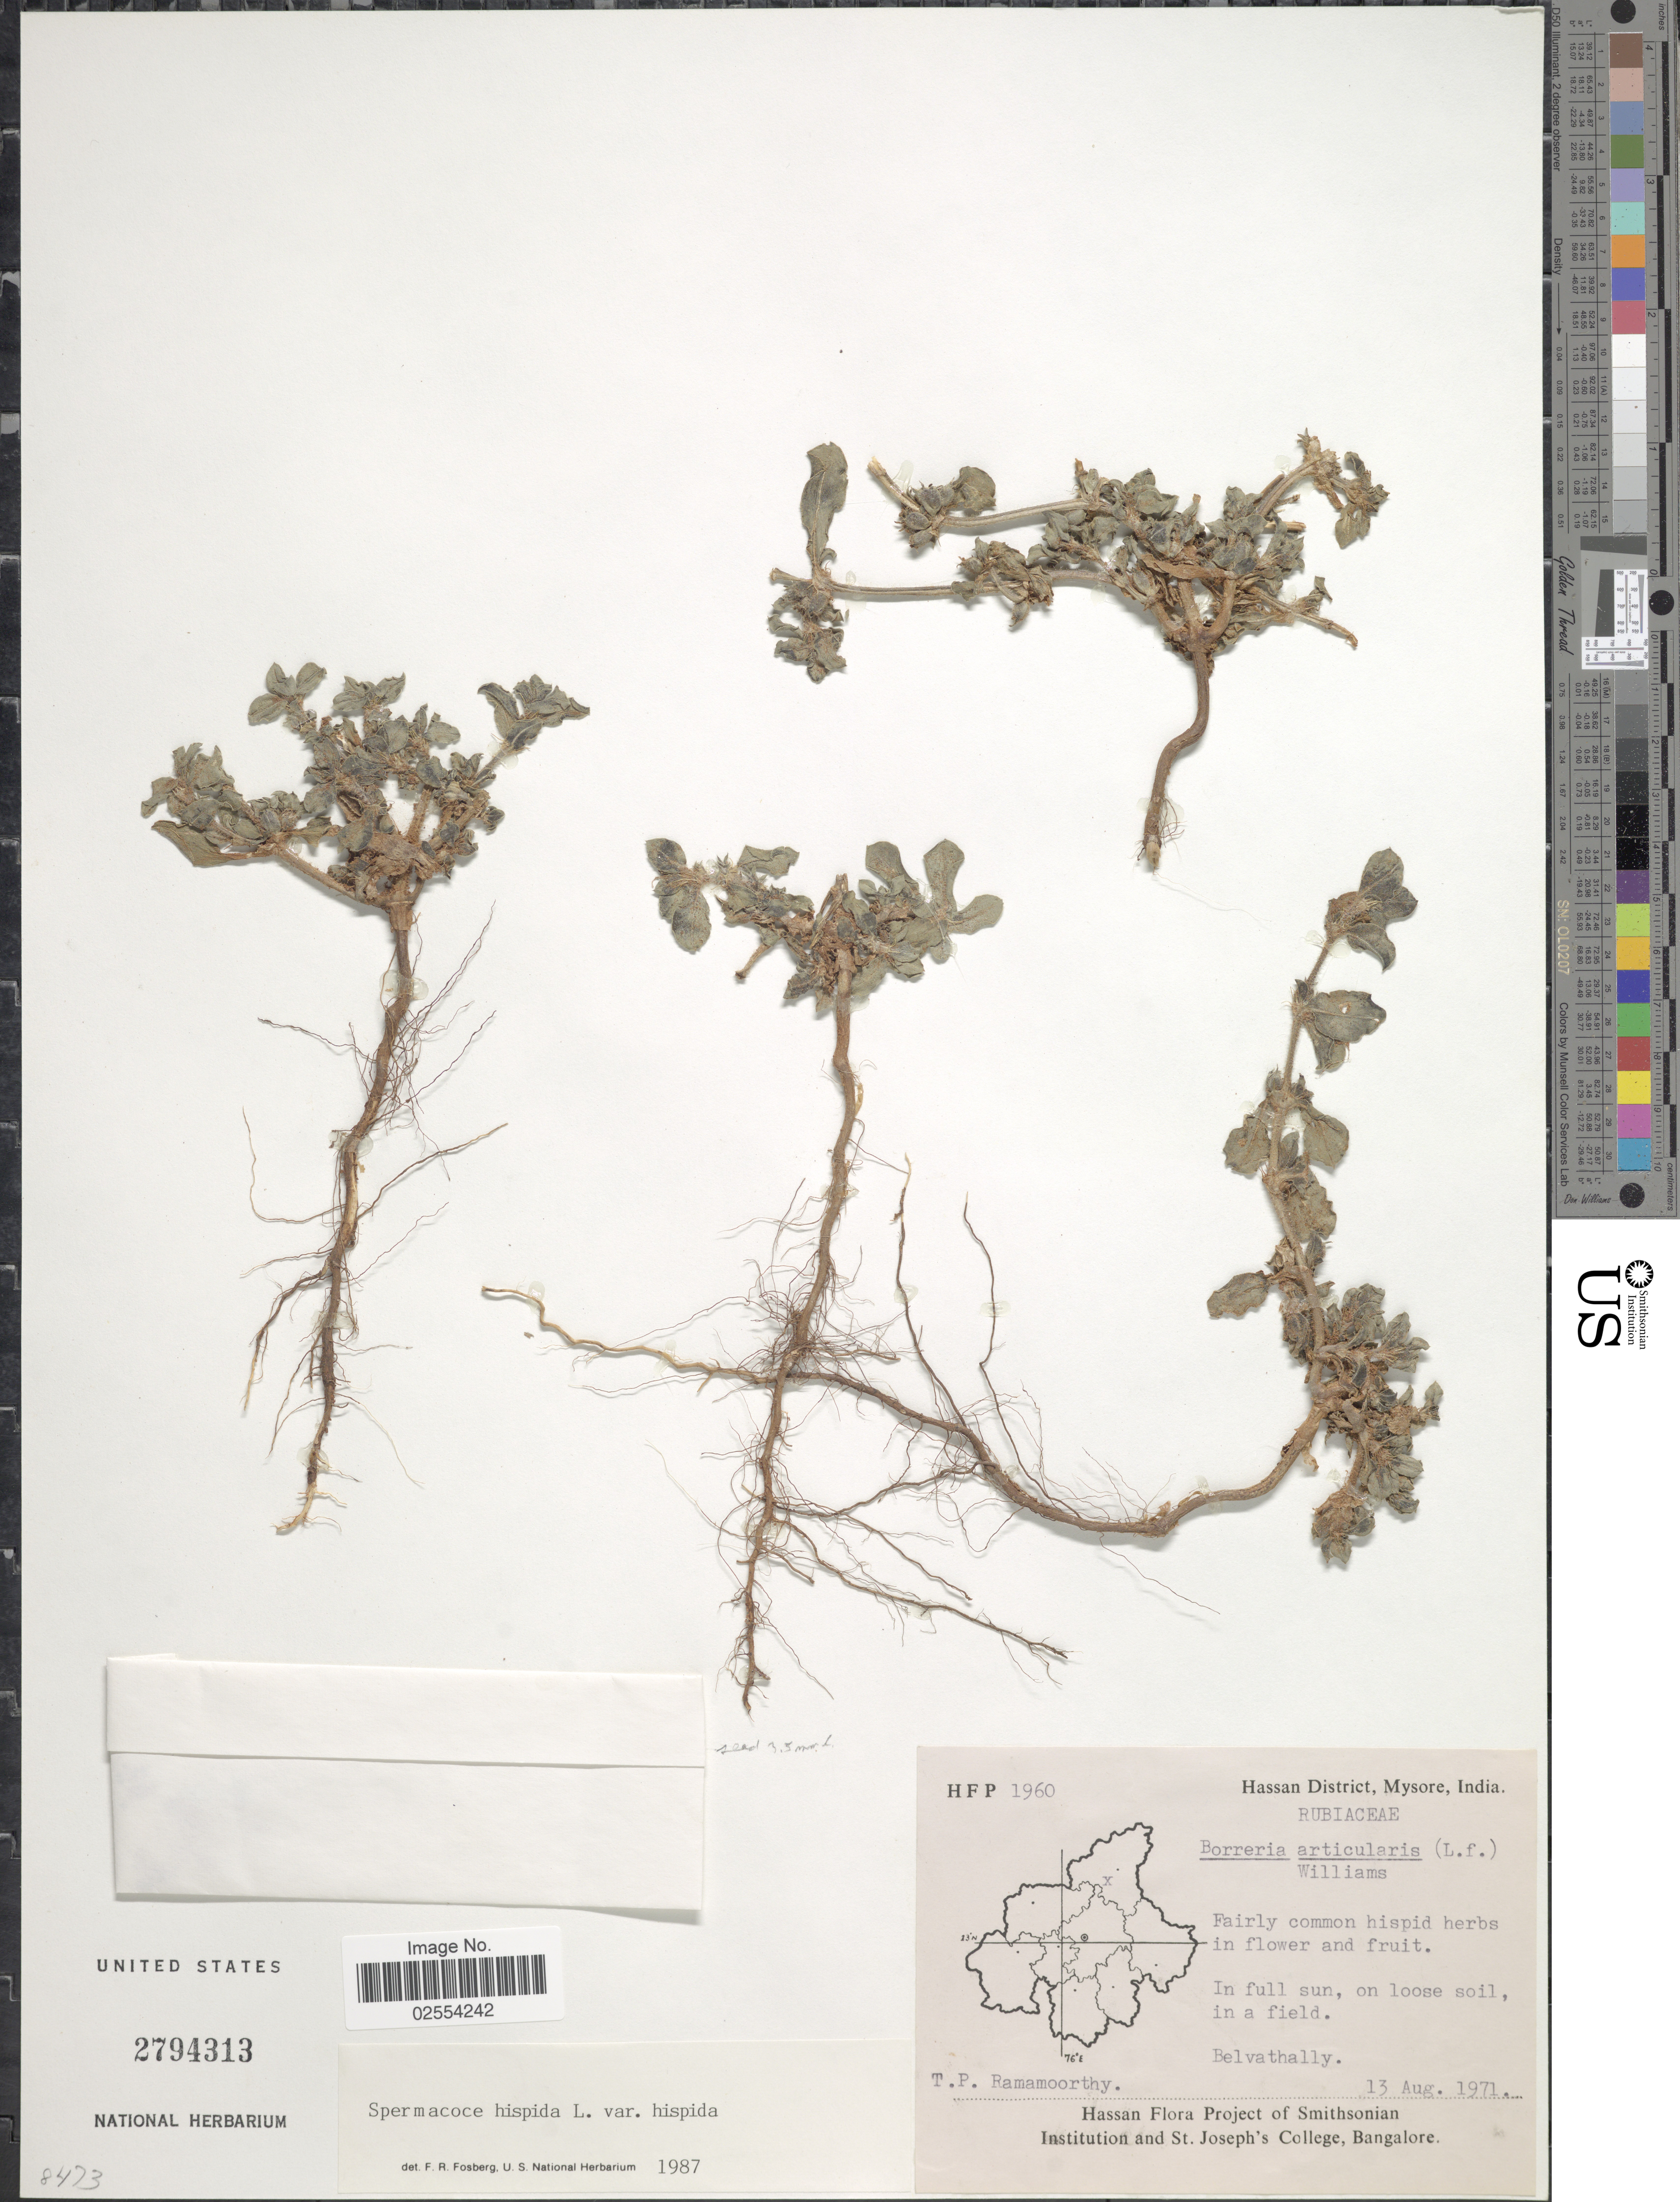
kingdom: Plantae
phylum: Tracheophyta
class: Magnoliopsida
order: Gentianales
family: Rubiaceae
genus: Spermacoce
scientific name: Spermacoce hispida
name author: L.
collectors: T. P. Ramamoorthy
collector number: H F P 1960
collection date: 1971-08-13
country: India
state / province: Karnataka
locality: Hassan District, Mysore, In full sun, on loose soil, in a field, Belvathally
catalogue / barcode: US 2794313